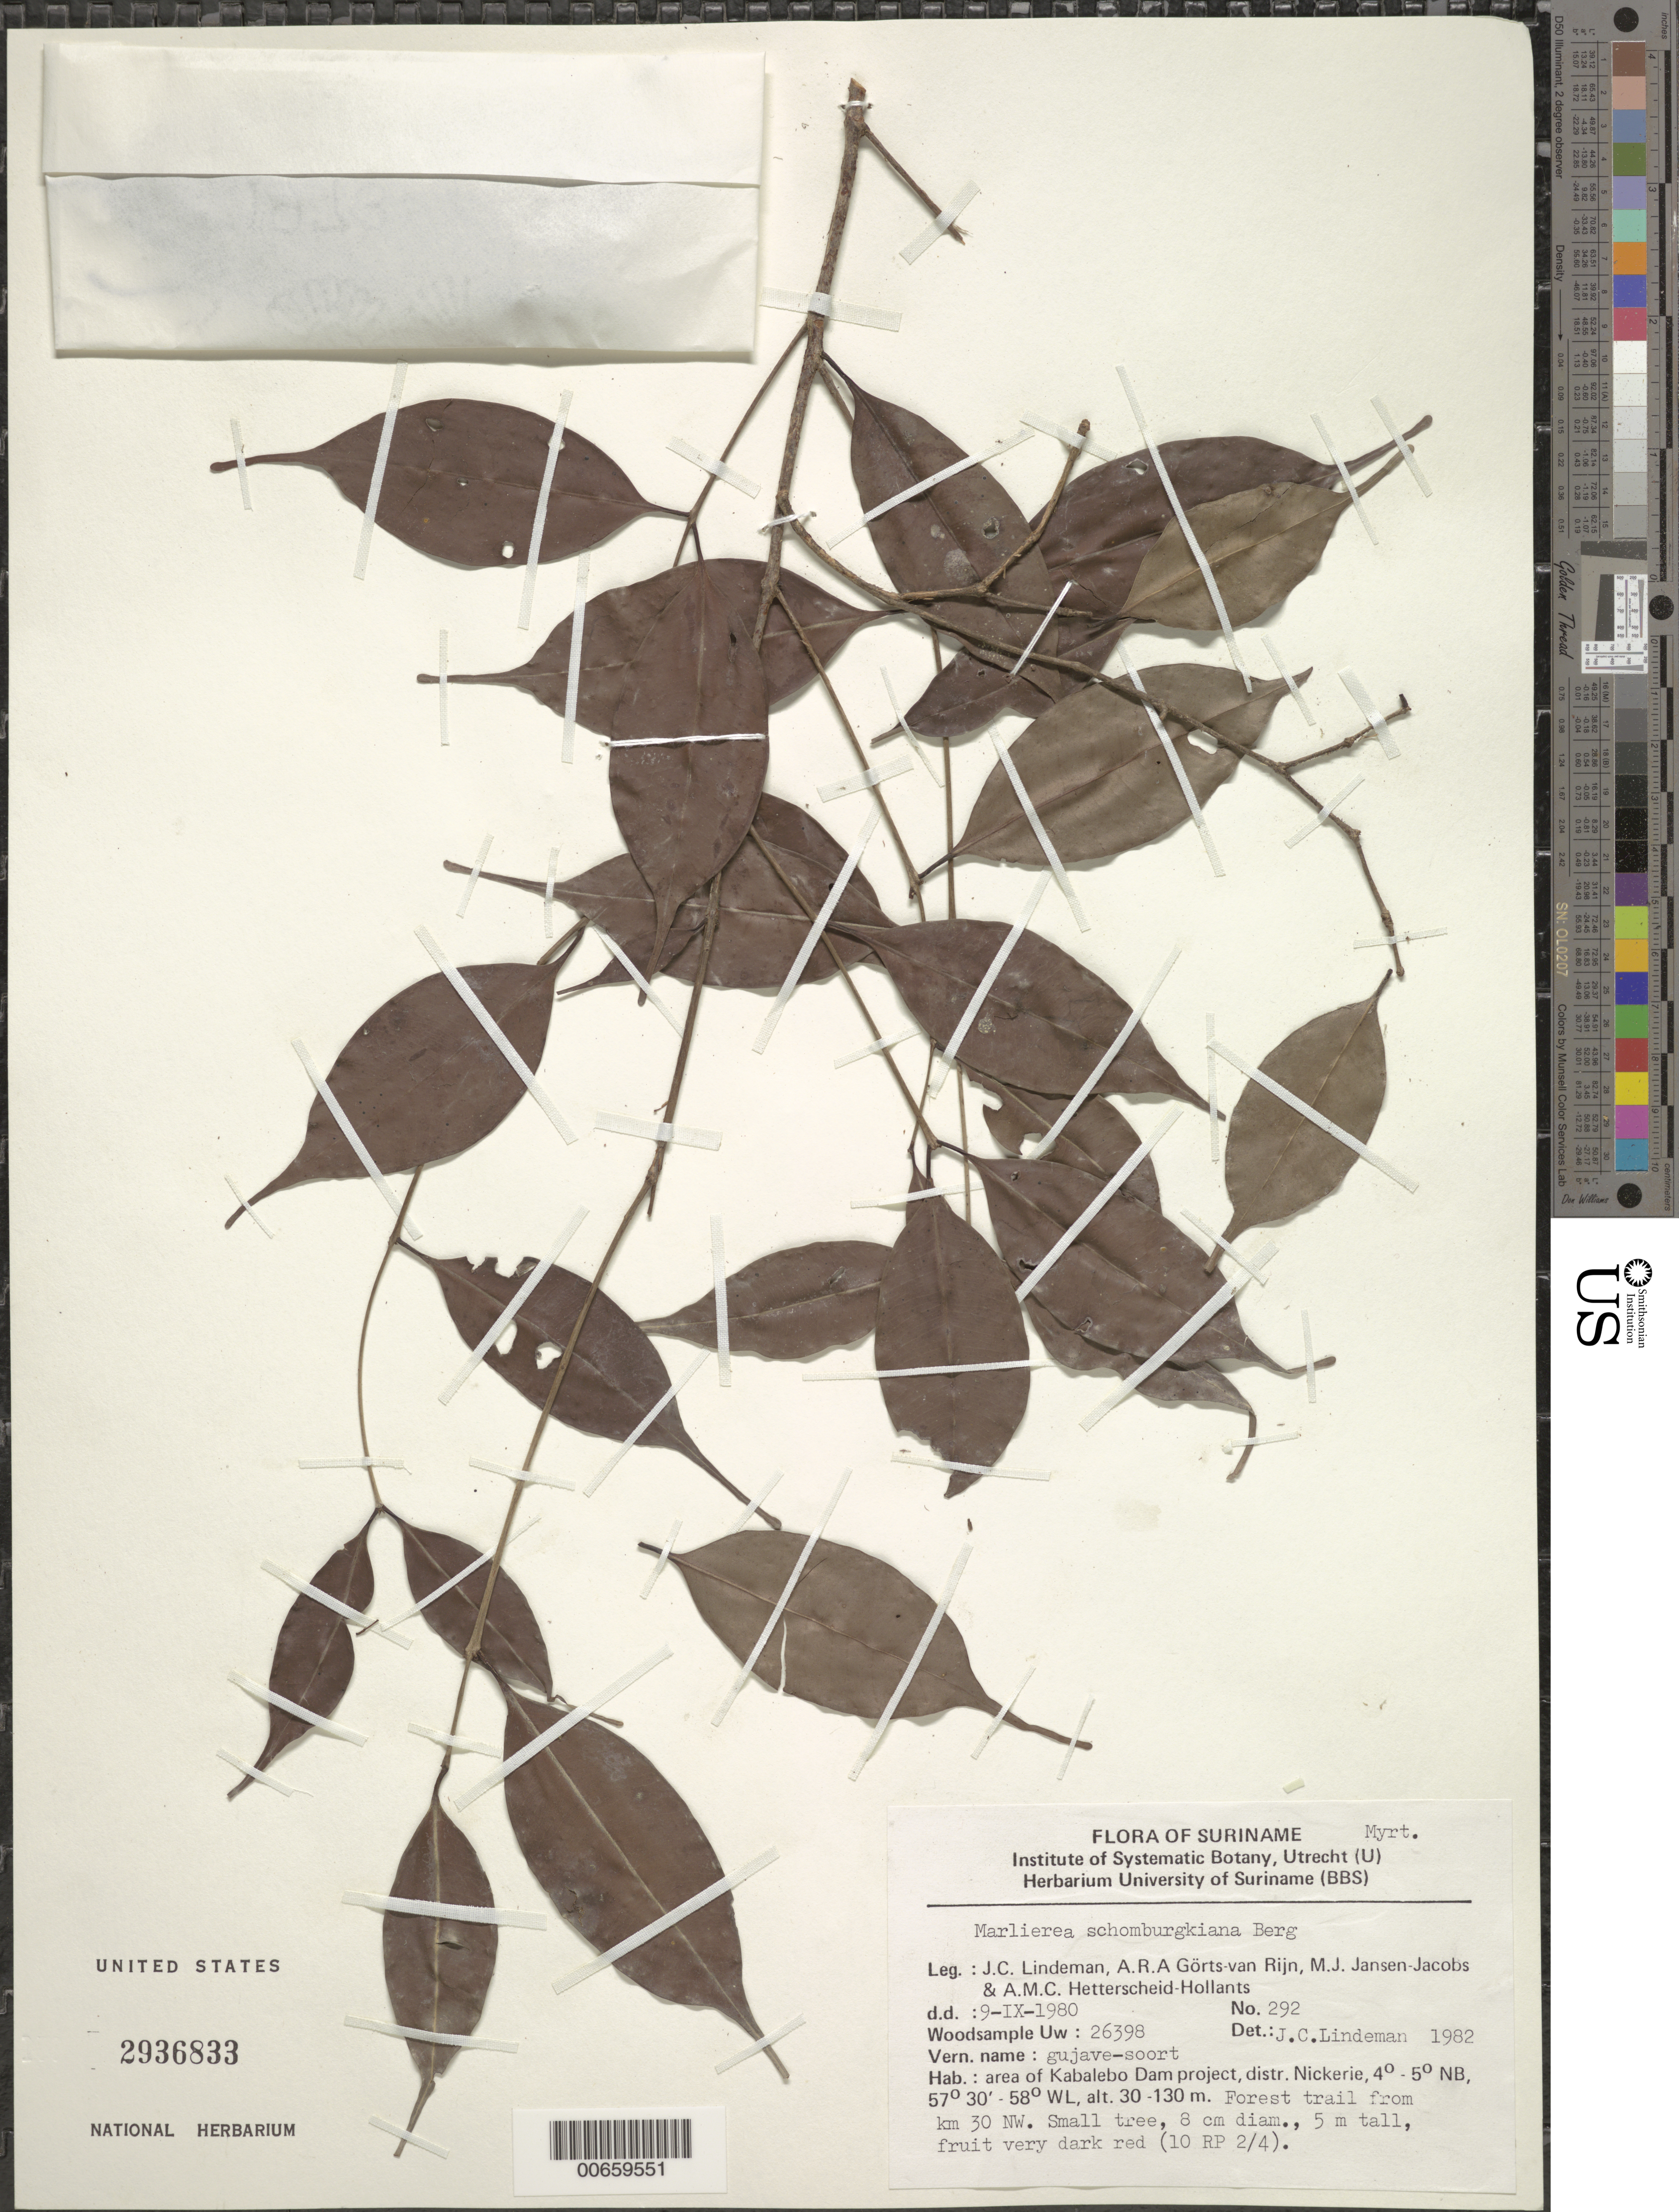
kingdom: Plantae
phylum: Tracheophyta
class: Magnoliopsida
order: Myrtales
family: Myrtaceae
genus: Myrcia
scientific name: Myrcia neoschomburgkiana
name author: E. Lucas & C.E. Wilson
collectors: J. C. Lindeman, A. .R. A. Görts-van Rijn, M. J. Jansen-Jacobs & A. Hetterscheid-Hollants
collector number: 80 292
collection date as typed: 9-Sep-80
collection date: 1980-09-09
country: Suriname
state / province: Nickerie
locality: Kabalebo Dam project area, km 30 NW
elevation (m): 30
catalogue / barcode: US 2936833